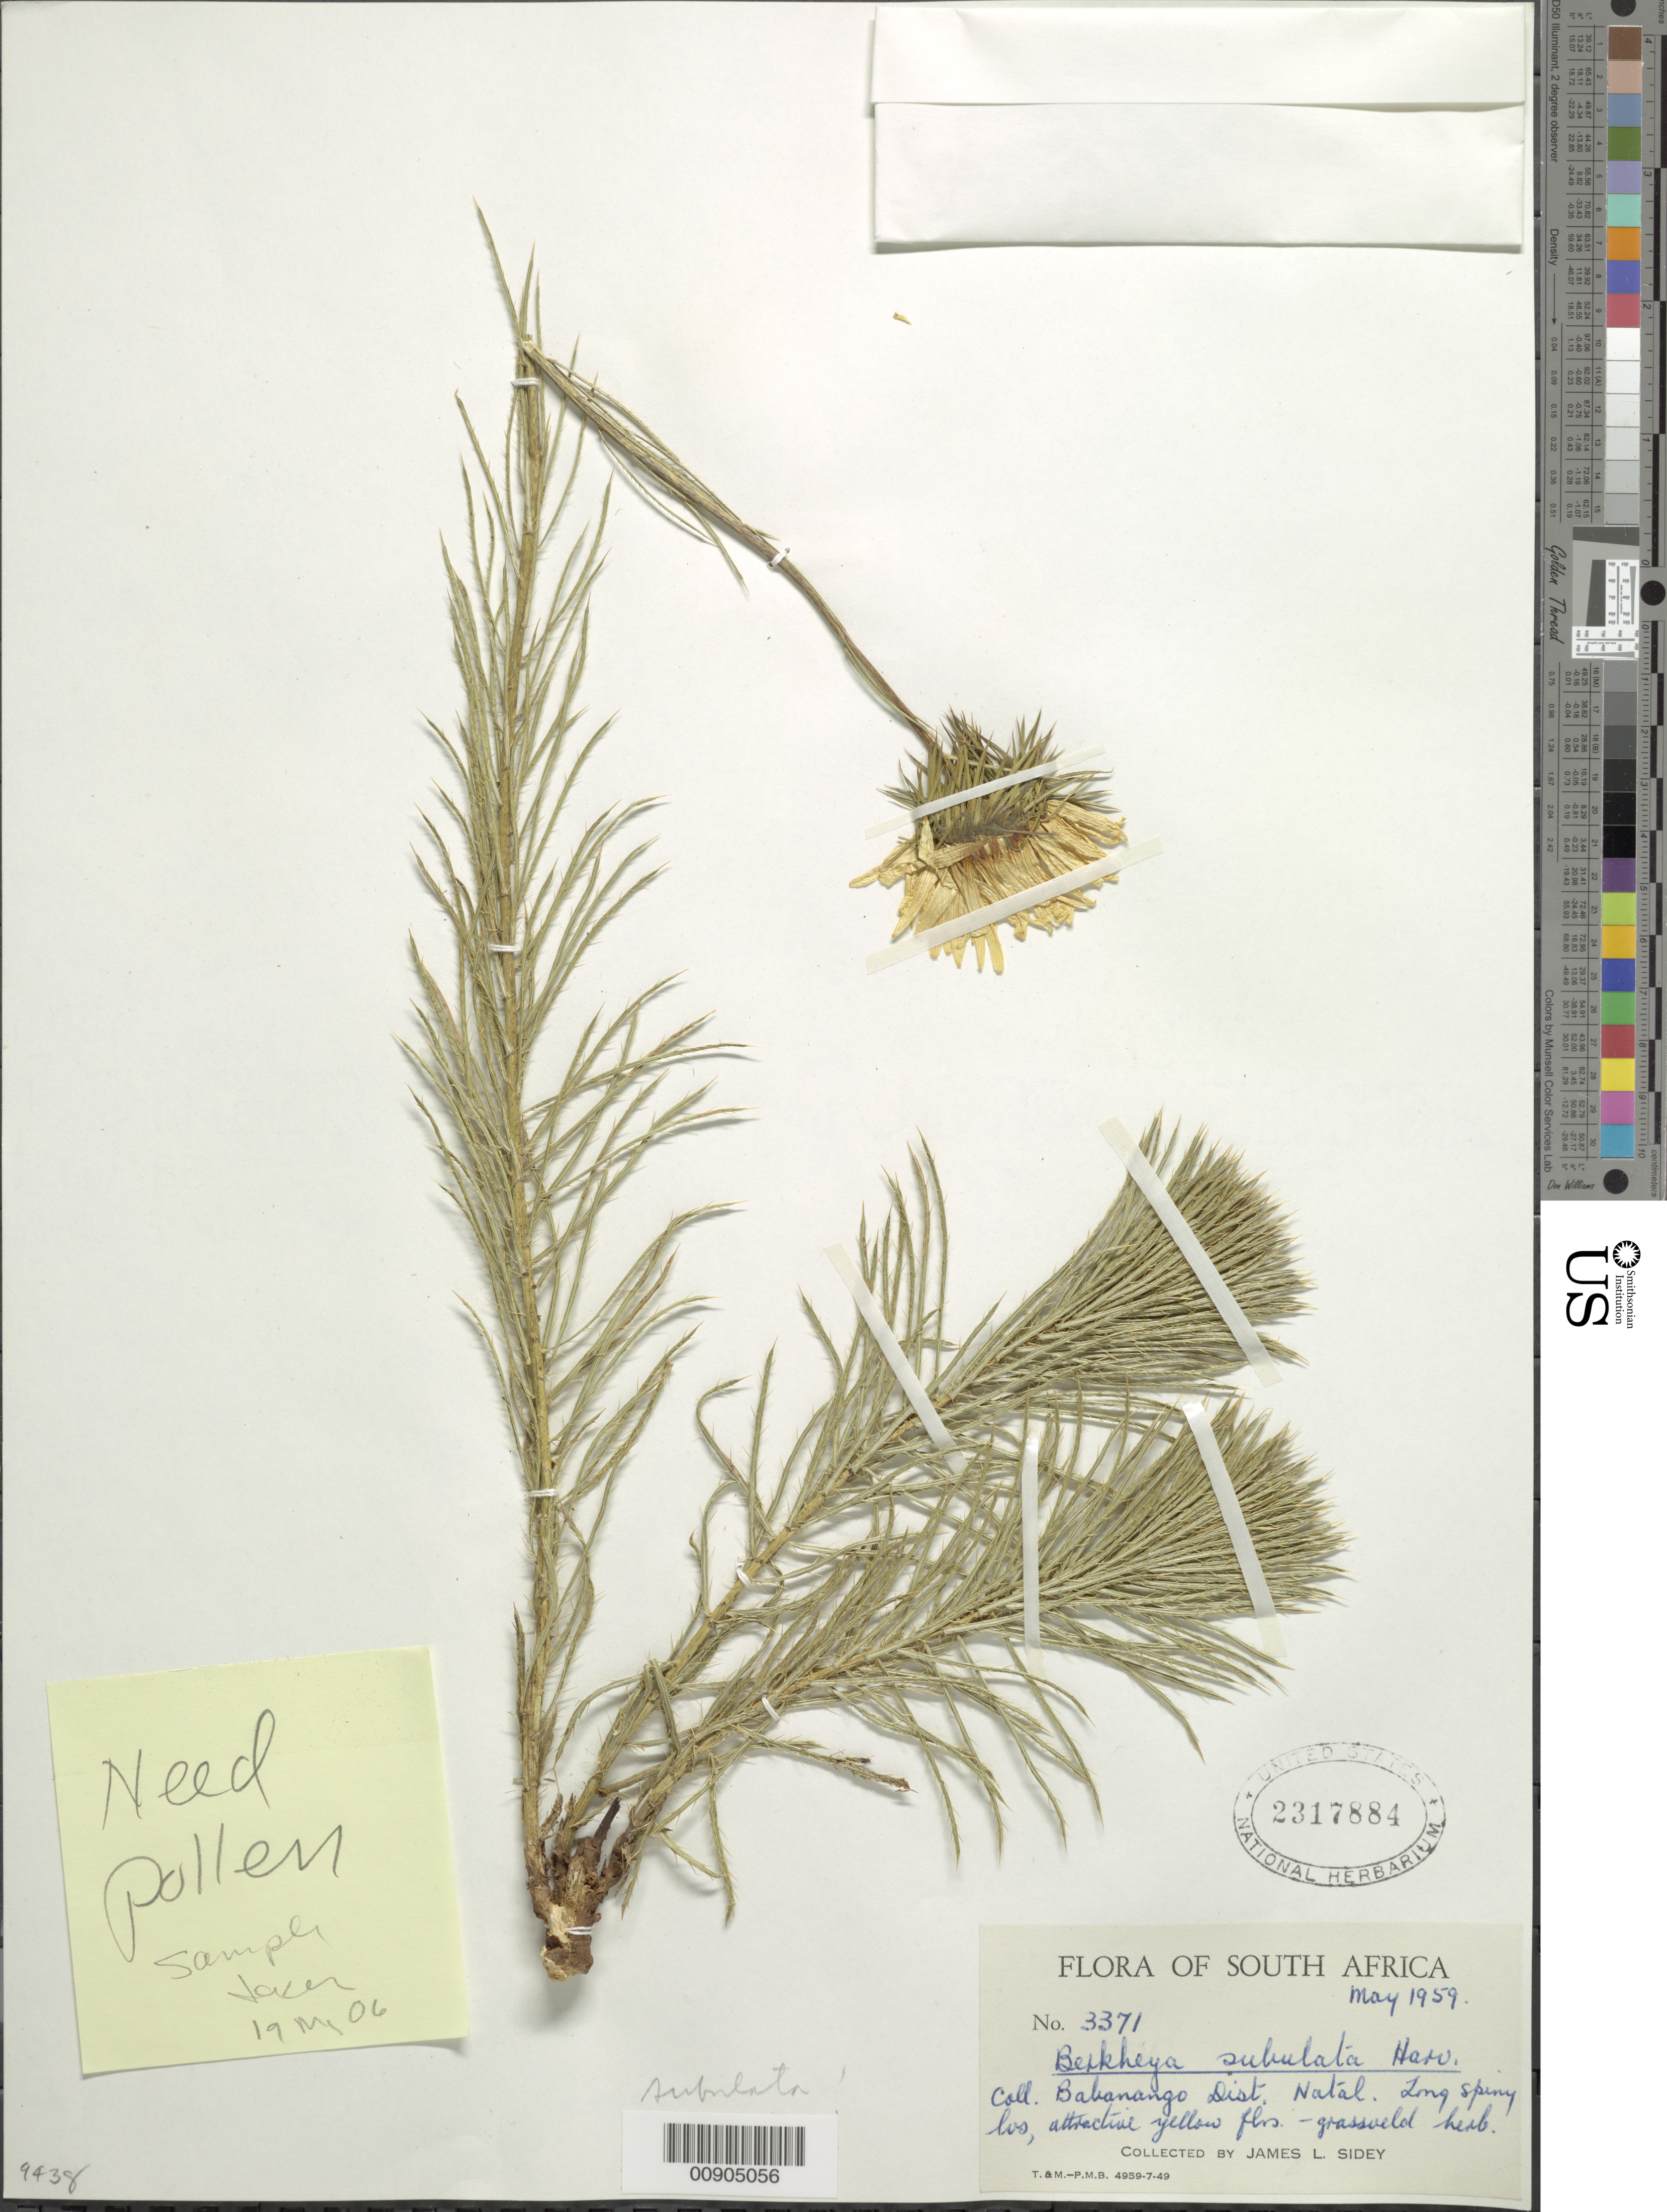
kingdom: Plantae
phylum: Tracheophyta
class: Magnoliopsida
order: Asterales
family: Asteraceae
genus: Berkheya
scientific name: Berkheya subulata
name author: Harv.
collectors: J. L. Sidey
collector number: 3371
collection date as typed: May 1959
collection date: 1959-05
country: South Africa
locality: Babanango Dist., Natal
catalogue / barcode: US 2317884